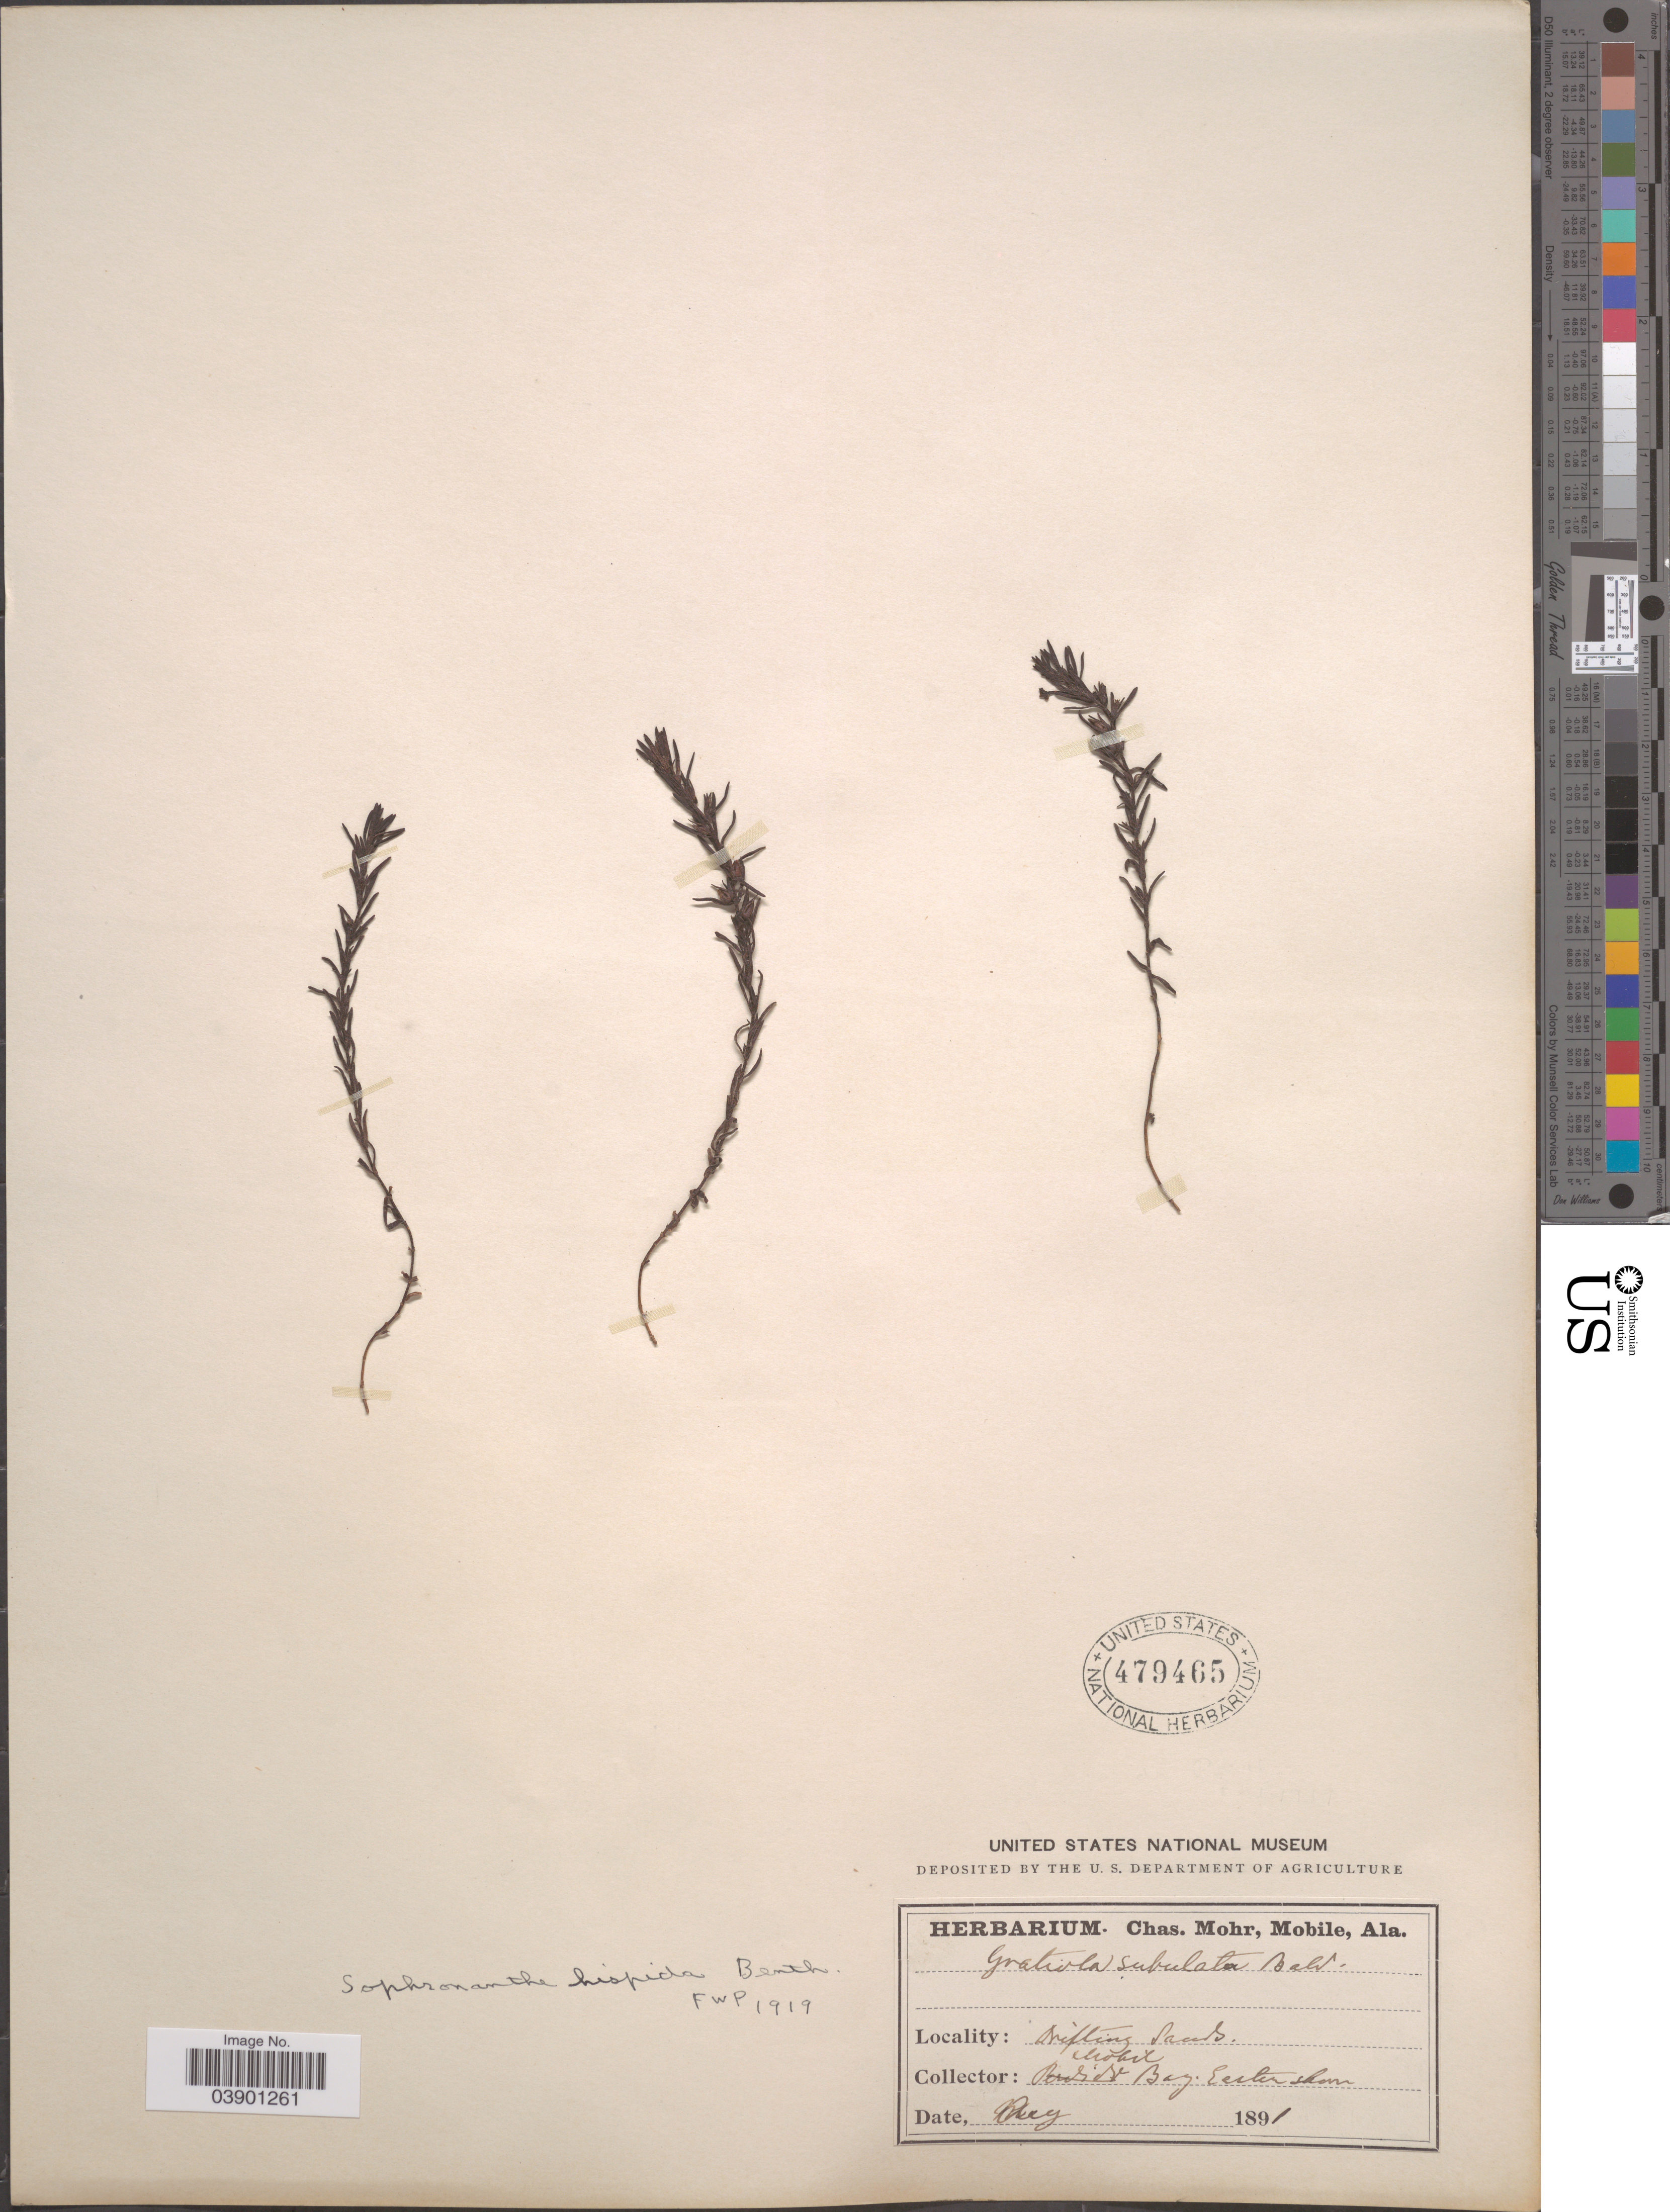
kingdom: Plantae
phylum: Tracheophyta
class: Magnoliopsida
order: Lamiales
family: Plantaginaceae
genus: Sophronanthe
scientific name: Sophronanthe hispida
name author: Benth. ex Lindl.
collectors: Mohr, C. T. (herbarium)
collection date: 1891-08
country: United States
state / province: Alabama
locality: Drifting Sands. Mobile Bay Eastern shore.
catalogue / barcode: US 479465